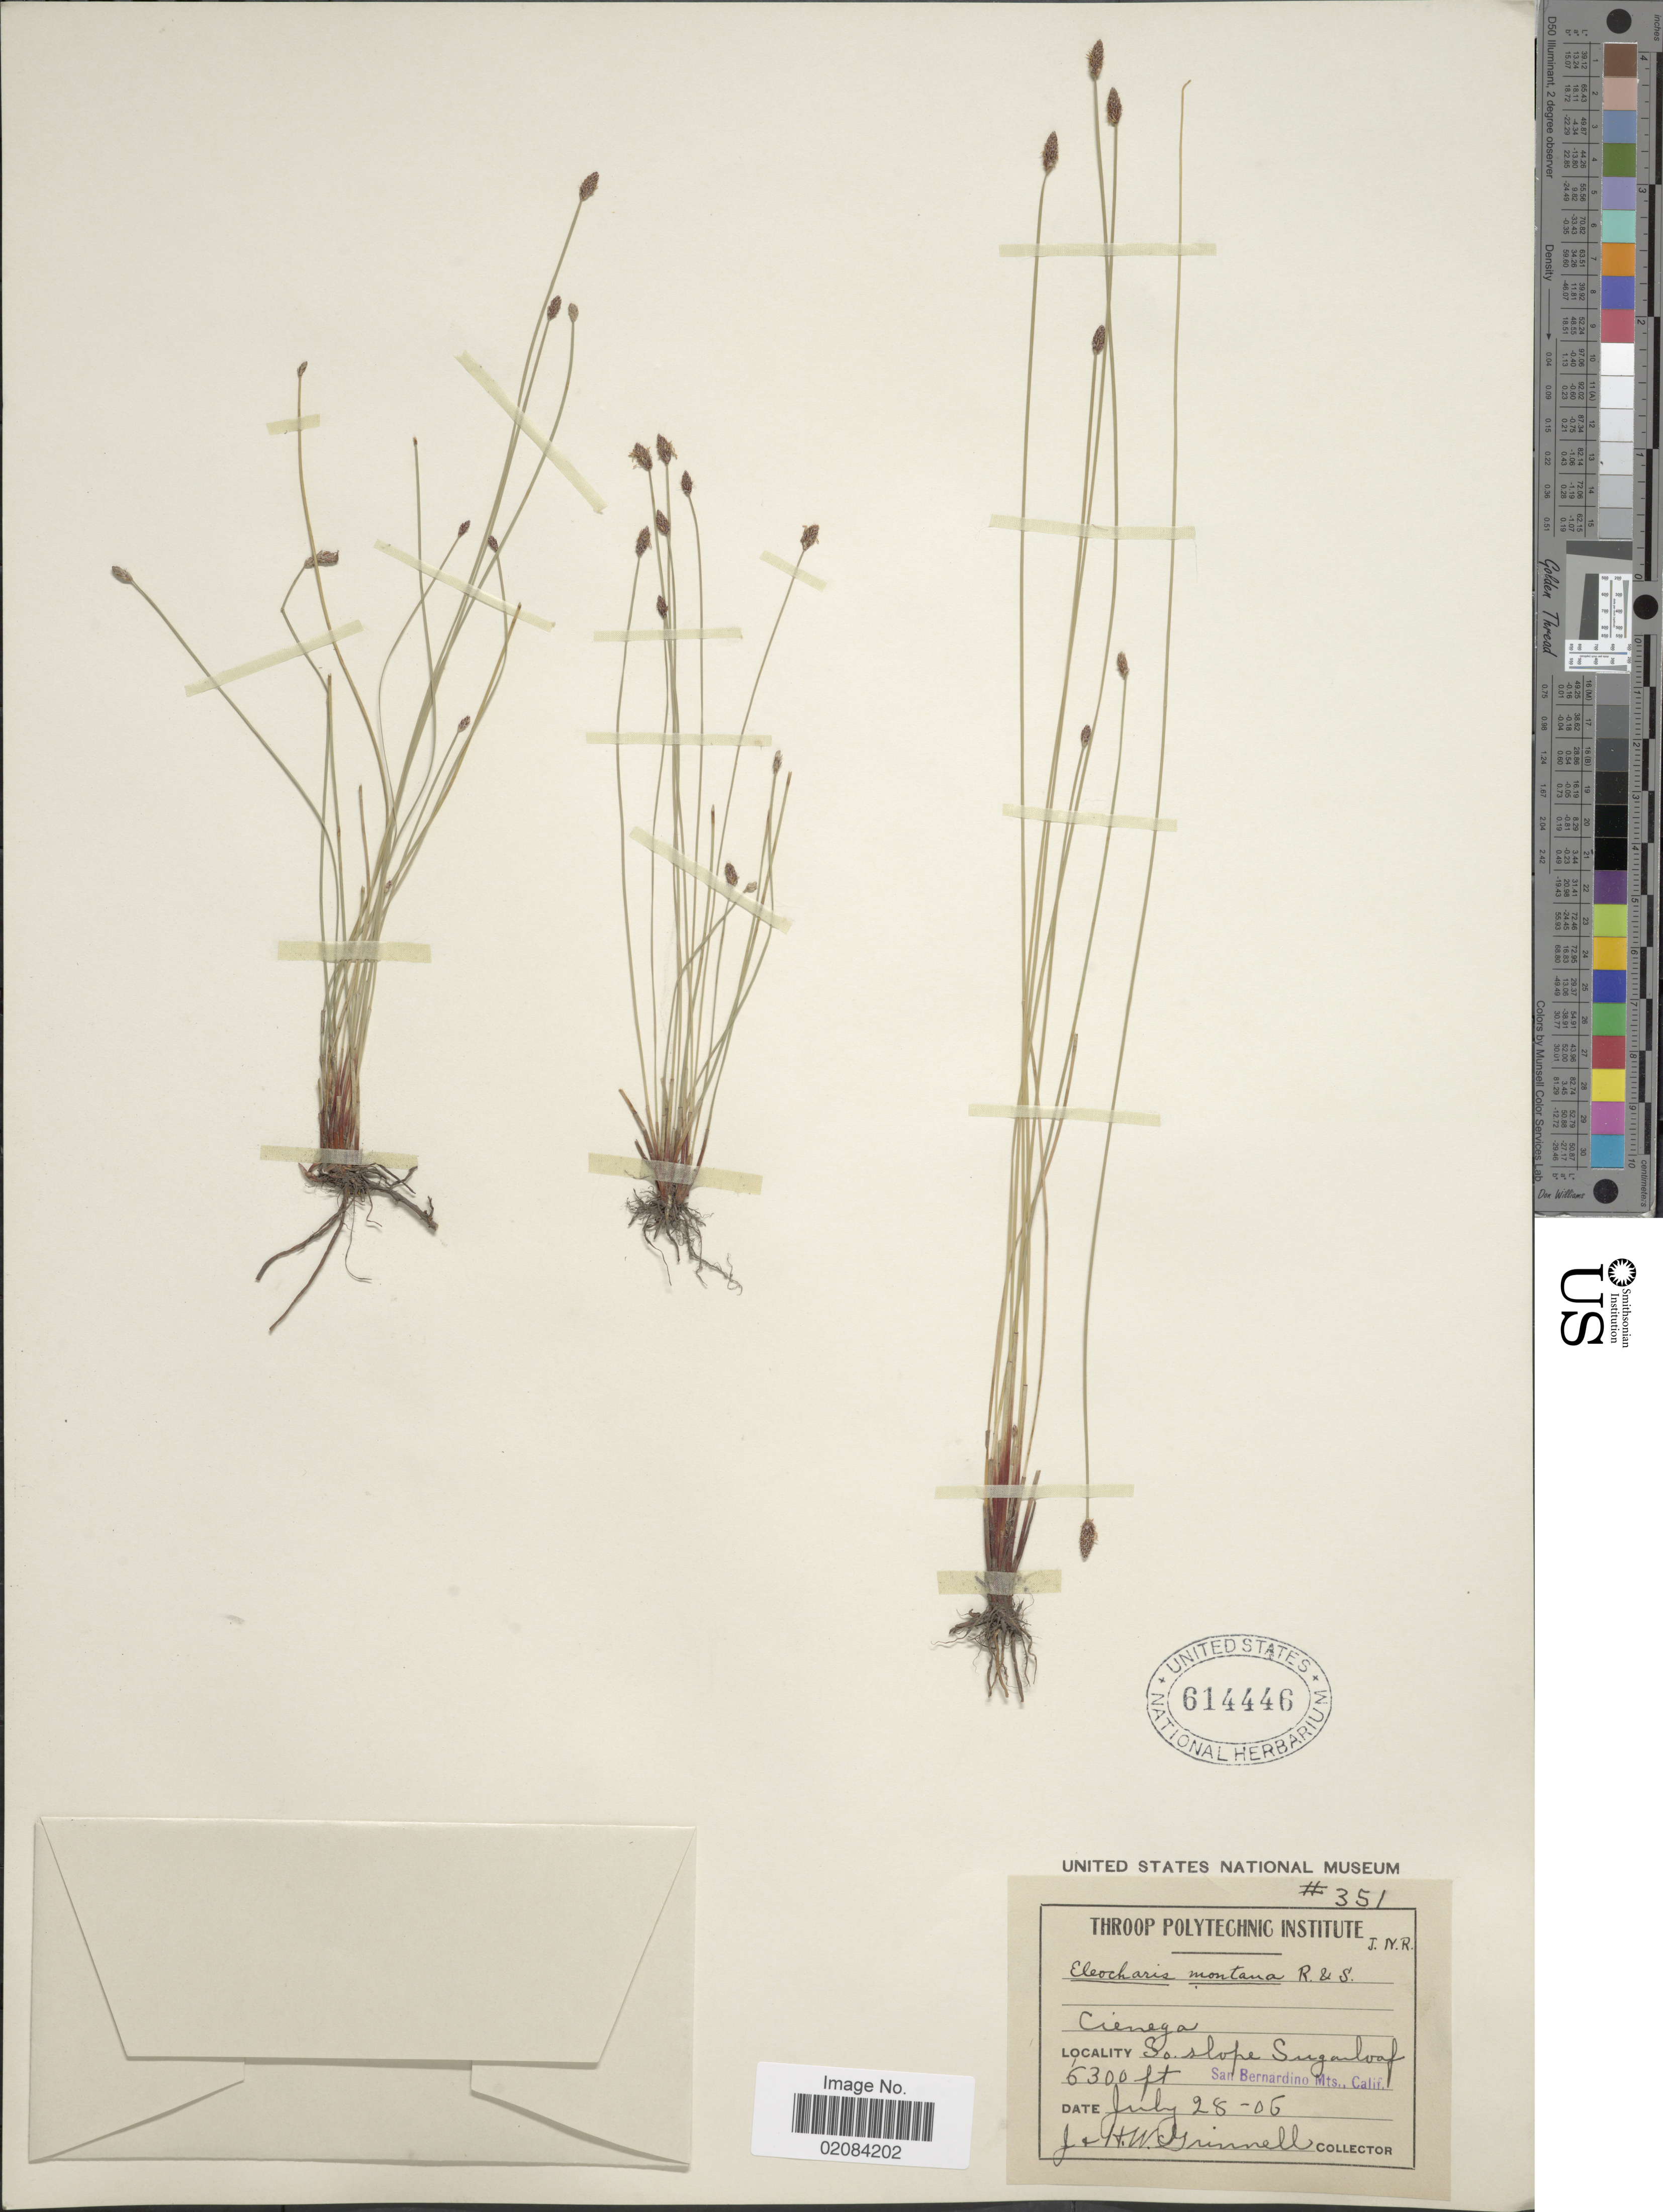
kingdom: Plantae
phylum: Tracheophyta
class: Liliopsida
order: Poales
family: Cyperaceae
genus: Eleocharis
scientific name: Eleocharis montevidensis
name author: Kunth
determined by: Strong, Mark T., (BOT), Smithsonian Institution - National Museum of Natural History (UNITED STATES)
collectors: J. Grinnell & H. Grinnell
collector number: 351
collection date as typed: Transcribed d/m/y: 28/7/6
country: United States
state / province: California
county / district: San Bernardino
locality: So. slope Sunganloof. San Bernardino Mts. Calif.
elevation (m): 1920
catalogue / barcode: US 614446